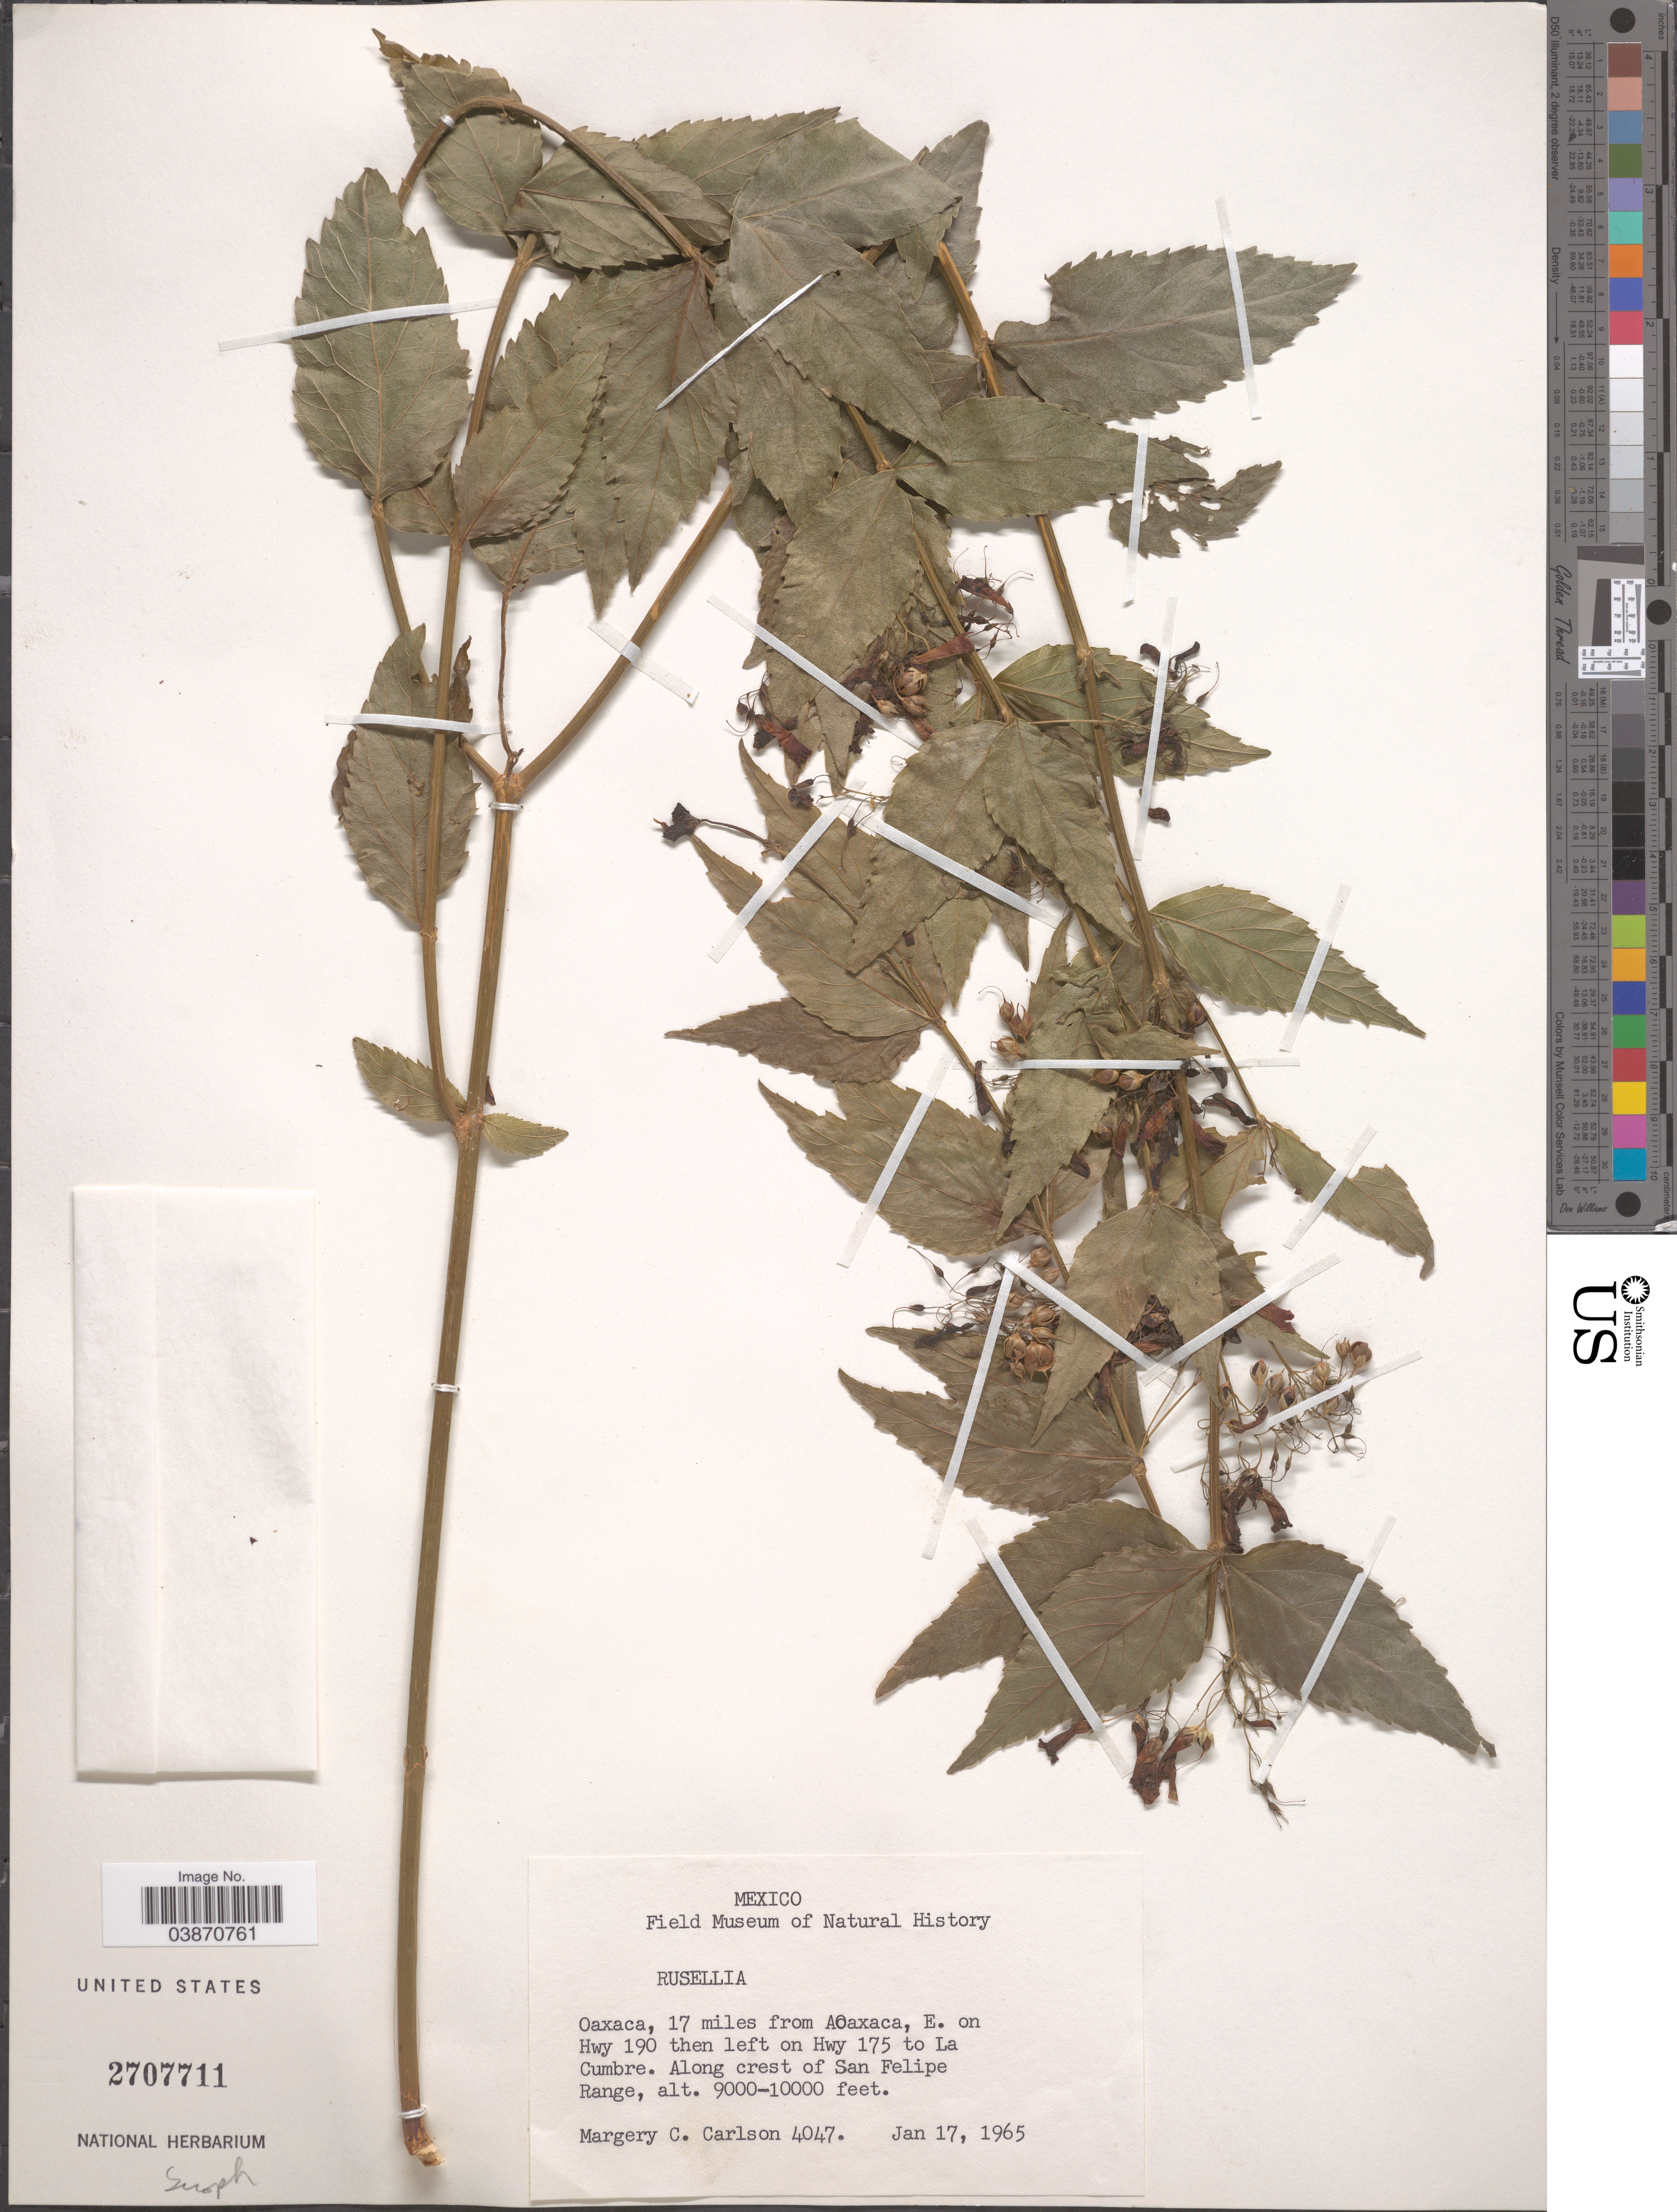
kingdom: Plantae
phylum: Tracheophyta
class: Magnoliopsida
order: Lamiales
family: Plantaginaceae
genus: Russelia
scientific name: Russelia sp.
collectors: M. C. Carlson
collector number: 4047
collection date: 1965-01-17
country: Mexico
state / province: Oaxaca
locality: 17 miles from Oaxaca, E. on Hwy 190 then left on Hwy 175 to La Cumbre. Along crest of San Felipe Range.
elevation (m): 2743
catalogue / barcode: US 2707711